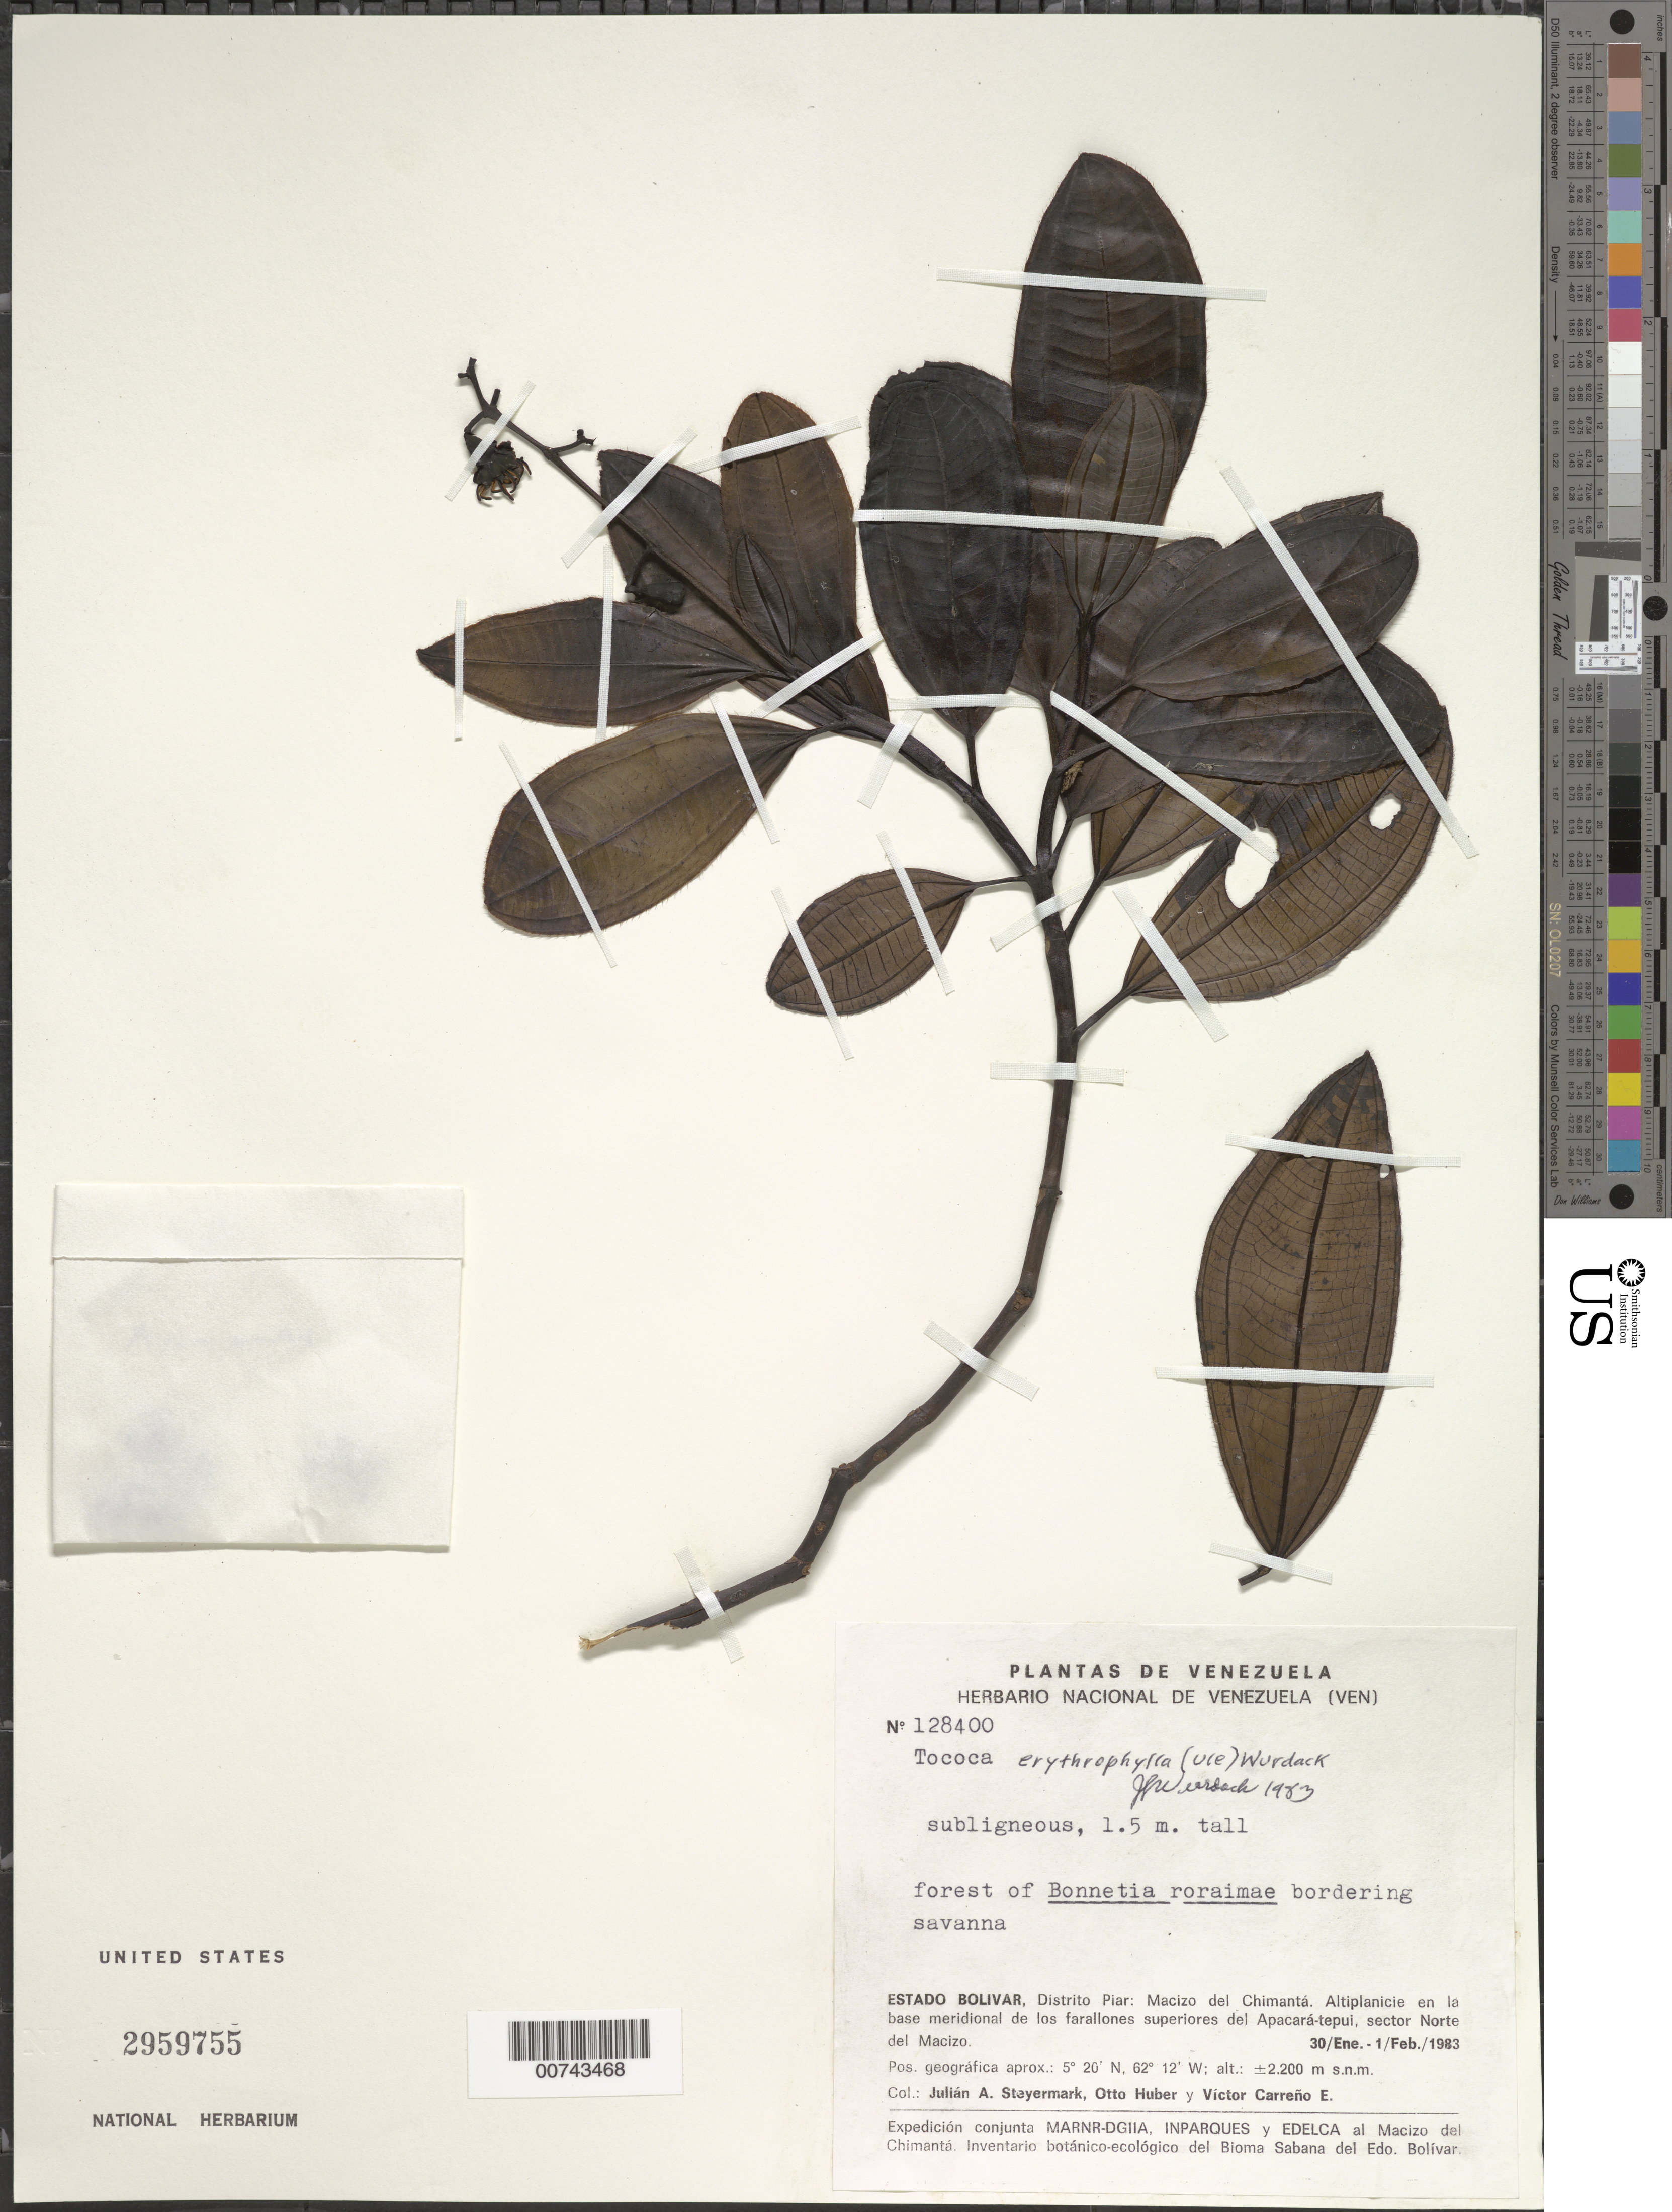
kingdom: Plantae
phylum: Tracheophyta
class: Magnoliopsida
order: Myrtales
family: Melastomataceae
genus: Tococa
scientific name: Tococa erythrophylla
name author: (Ule) Wurdack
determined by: Wurdack, John J., (US), US (UNITED STATES)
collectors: J. Steyermark, O. Huber & V. Carreño E.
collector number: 128400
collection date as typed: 30-Jan-83 to 1-Feb-83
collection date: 1983-01-30/1983-02-01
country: Venezuela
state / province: Bolívar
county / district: Piar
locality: Macizo del Chimantá, Apacará-tepuí, sector N del Macizo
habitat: Altiplanicie en la base meridional de los farallones superíores del Apácara-tepuí, Forest of Bonnetia roraimae bordering savanna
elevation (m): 2200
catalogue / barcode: US 2959755